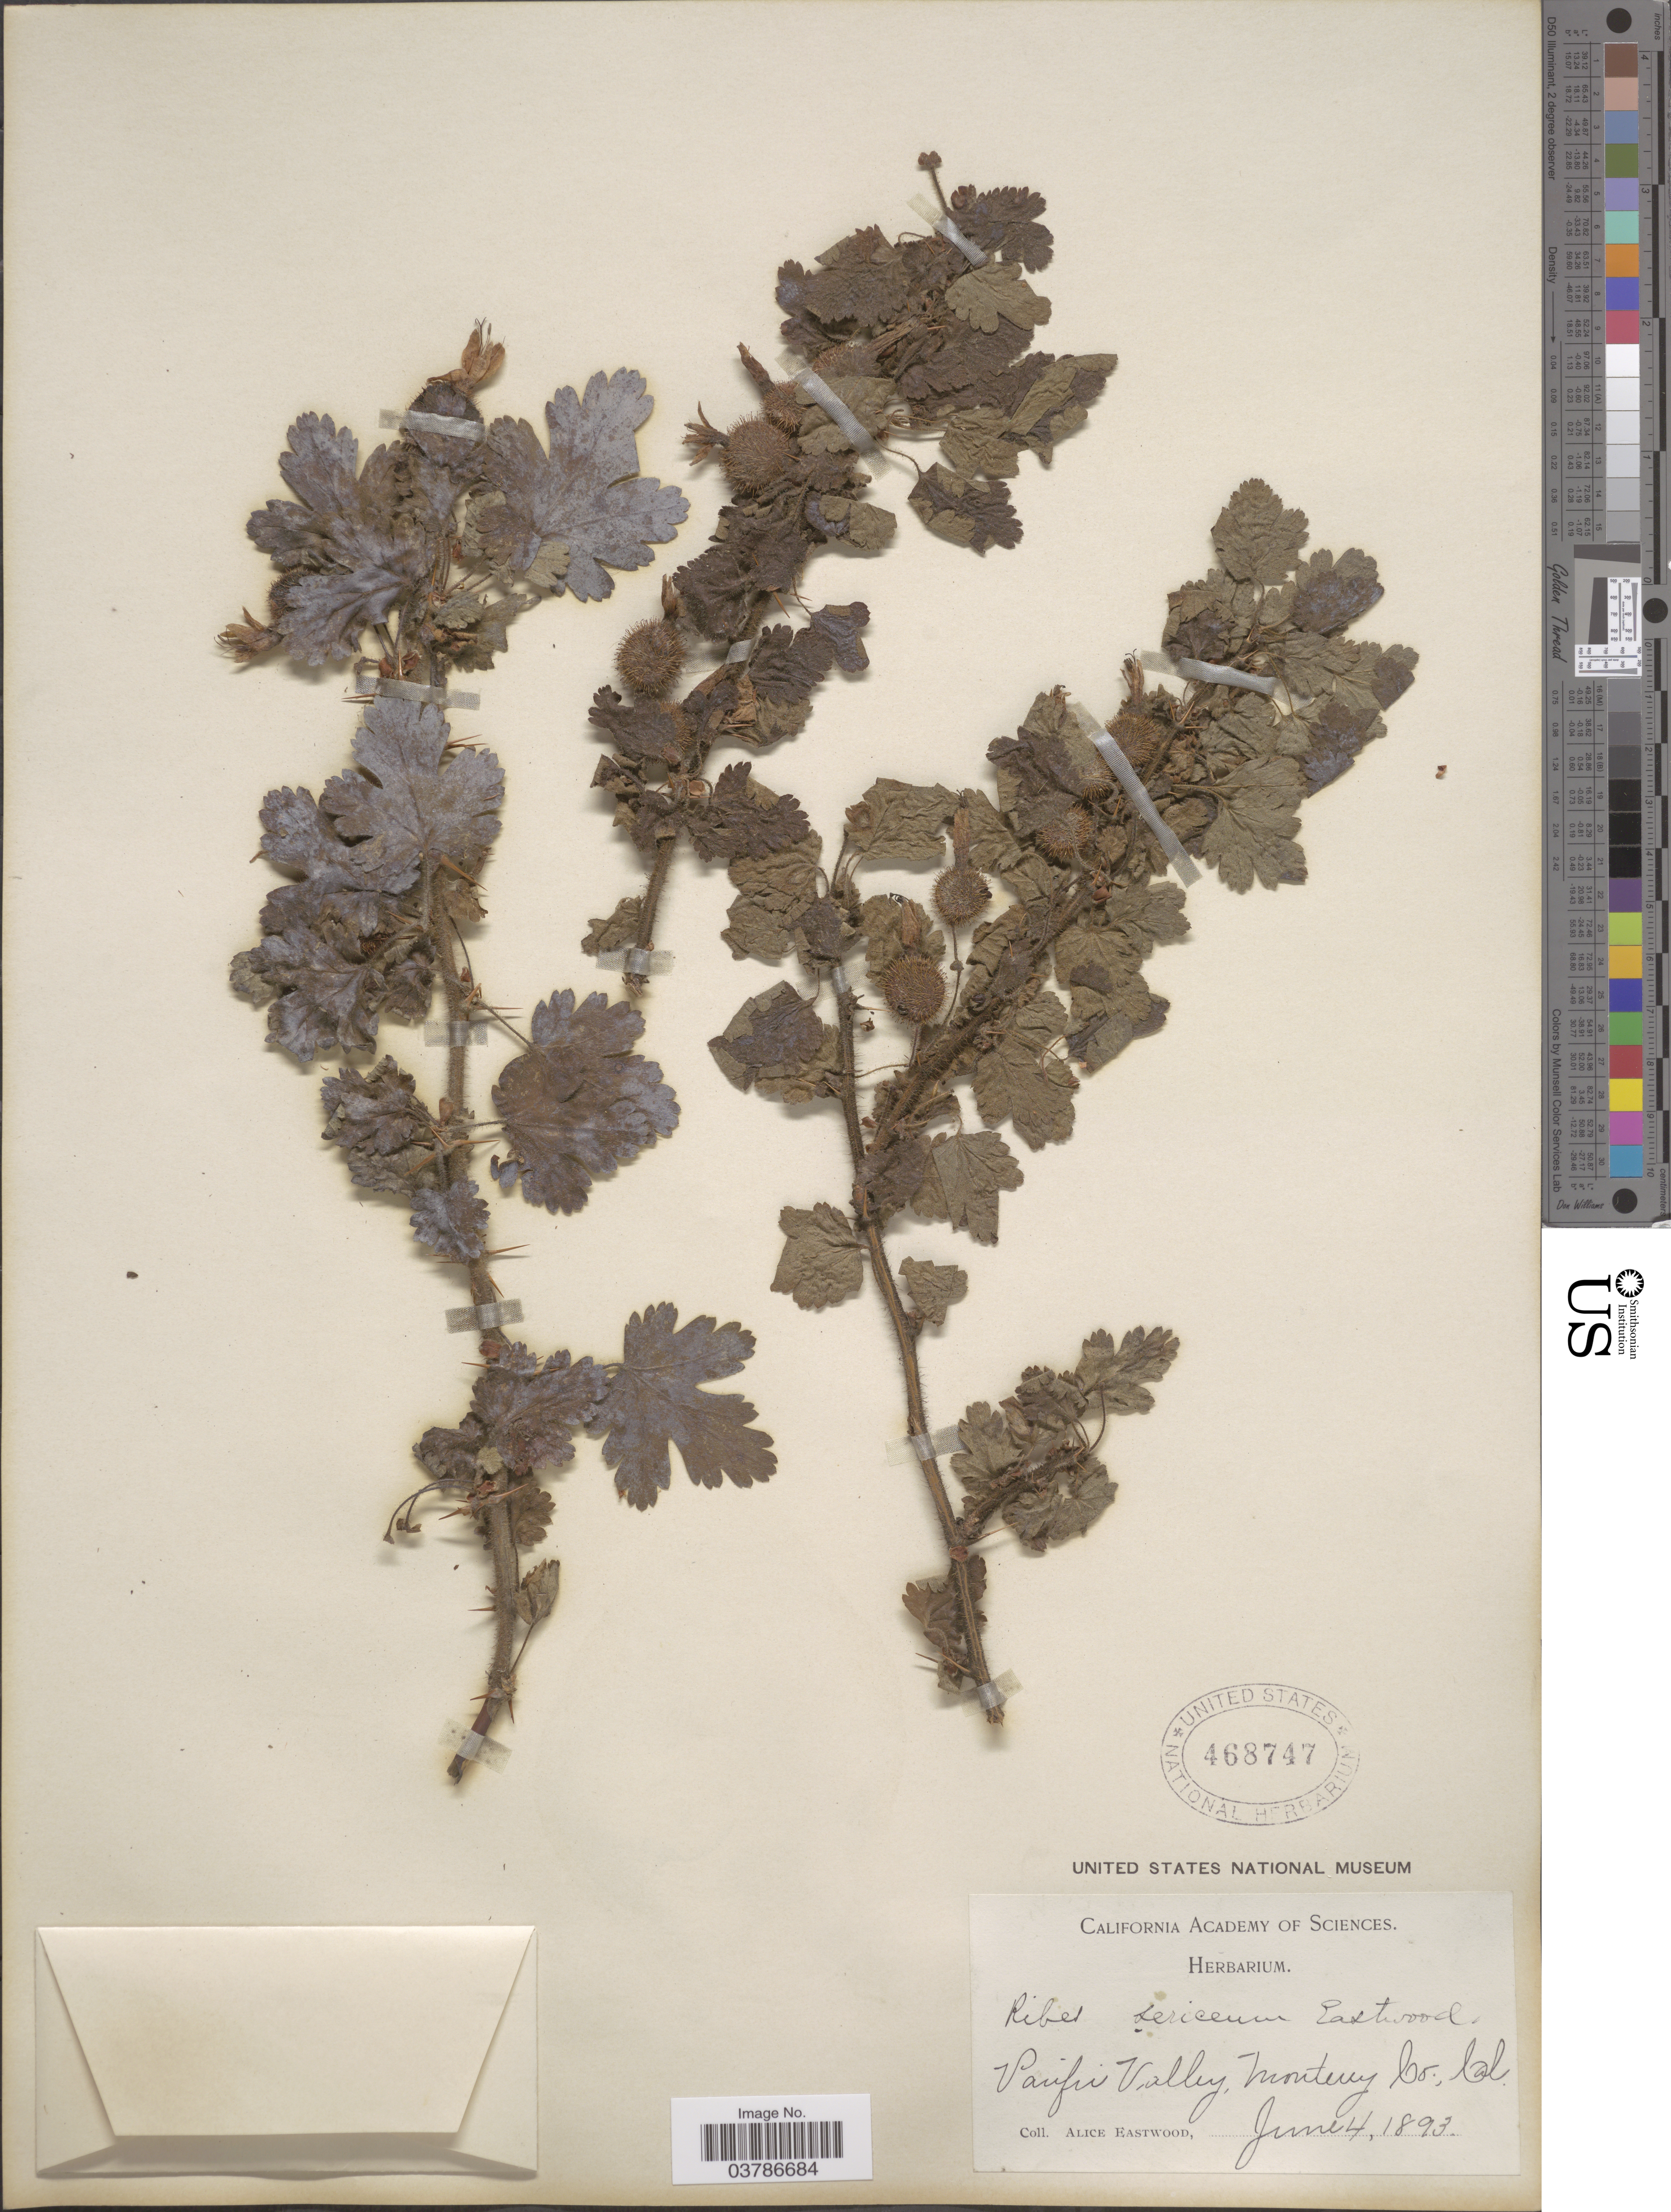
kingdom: Plantae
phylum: Tracheophyta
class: Magnoliopsida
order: Saxifragales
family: Grossulariaceae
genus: Ribes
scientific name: Ribes sericeum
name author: Eastw.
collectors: A. Eastwood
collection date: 1893-06-04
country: United States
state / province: California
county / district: Monterey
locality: Pacific Valley, Monterey Co.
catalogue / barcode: US 468747